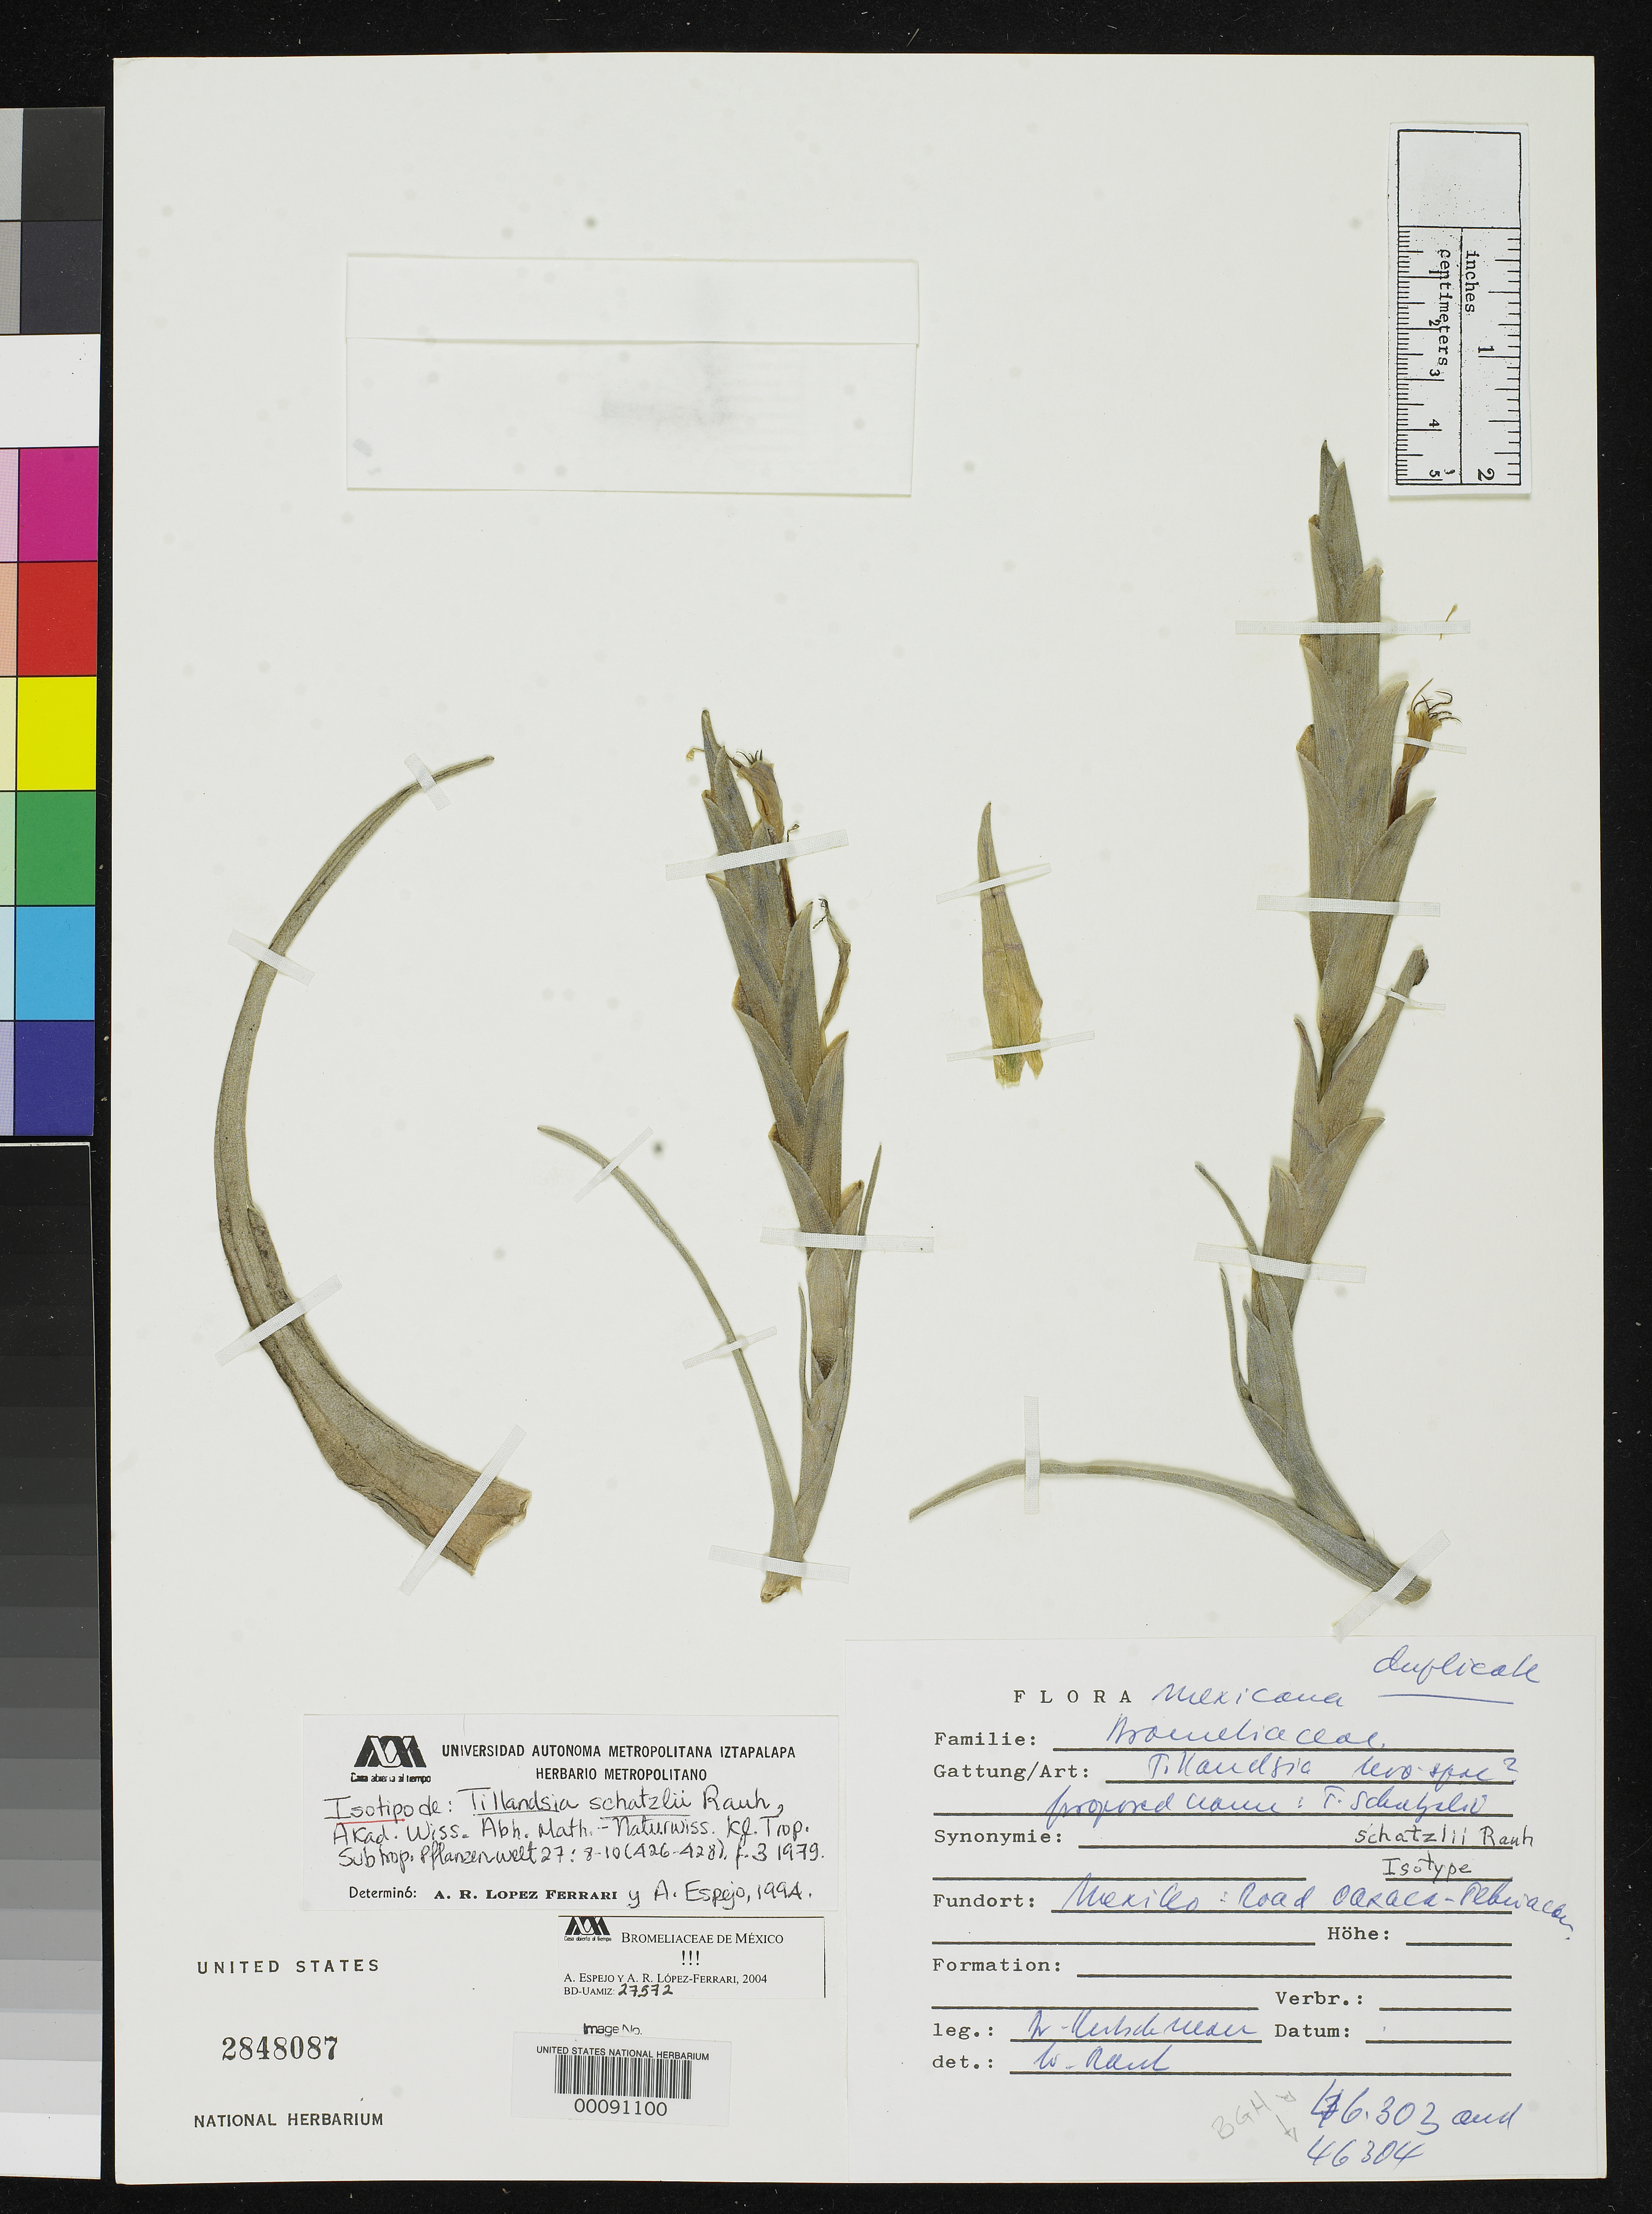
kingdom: Plantae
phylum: Tracheophyta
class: Liliopsida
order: Poales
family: Bromeliaceae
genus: Tillandsia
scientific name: Tillandsia schatzlii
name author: Rauh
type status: Isotype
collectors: -. Schatzl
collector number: BGH 46304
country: Mexico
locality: Road between Oaxaca and Tehuacan.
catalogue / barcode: US 2848087